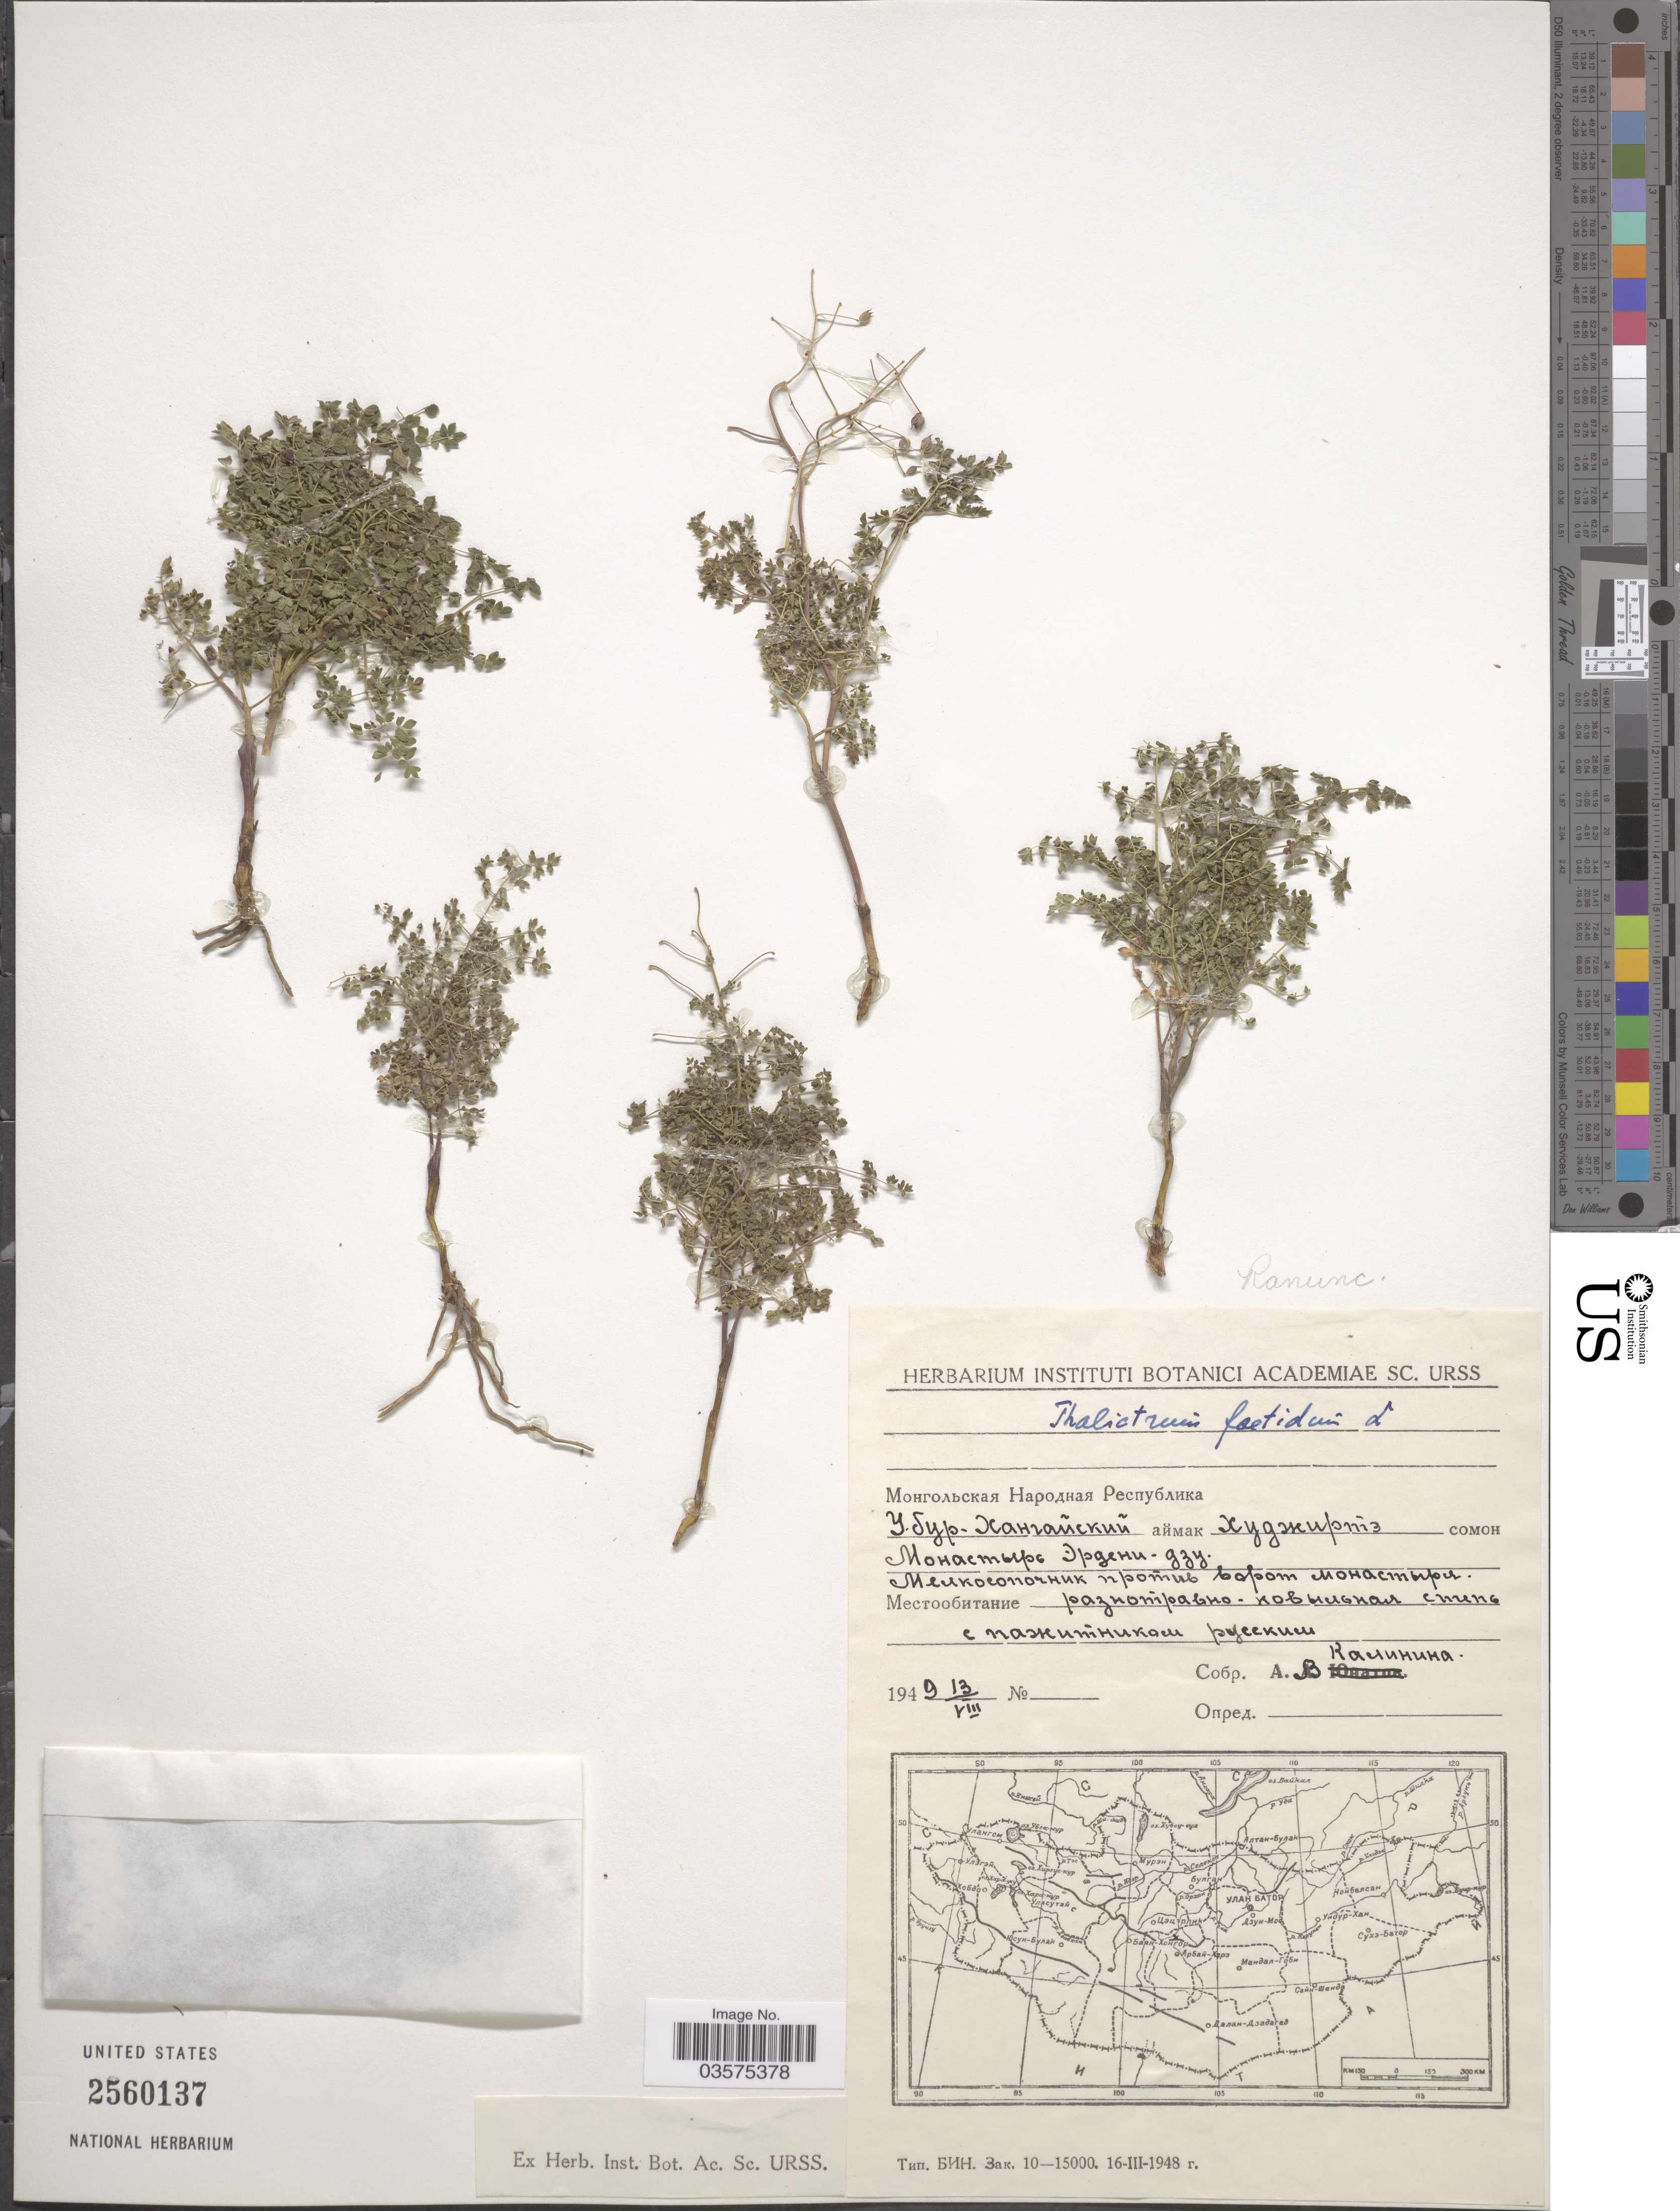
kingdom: Plantae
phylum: Tracheophyta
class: Magnoliopsida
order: Ranunculales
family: Ranunculaceae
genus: Thalictrum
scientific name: Thalictrum foetidum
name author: L.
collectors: A. Kalinina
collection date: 1949-08-13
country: Mongolia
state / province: Ovorhangay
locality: Erdene-Dzuu.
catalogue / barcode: US 2560137